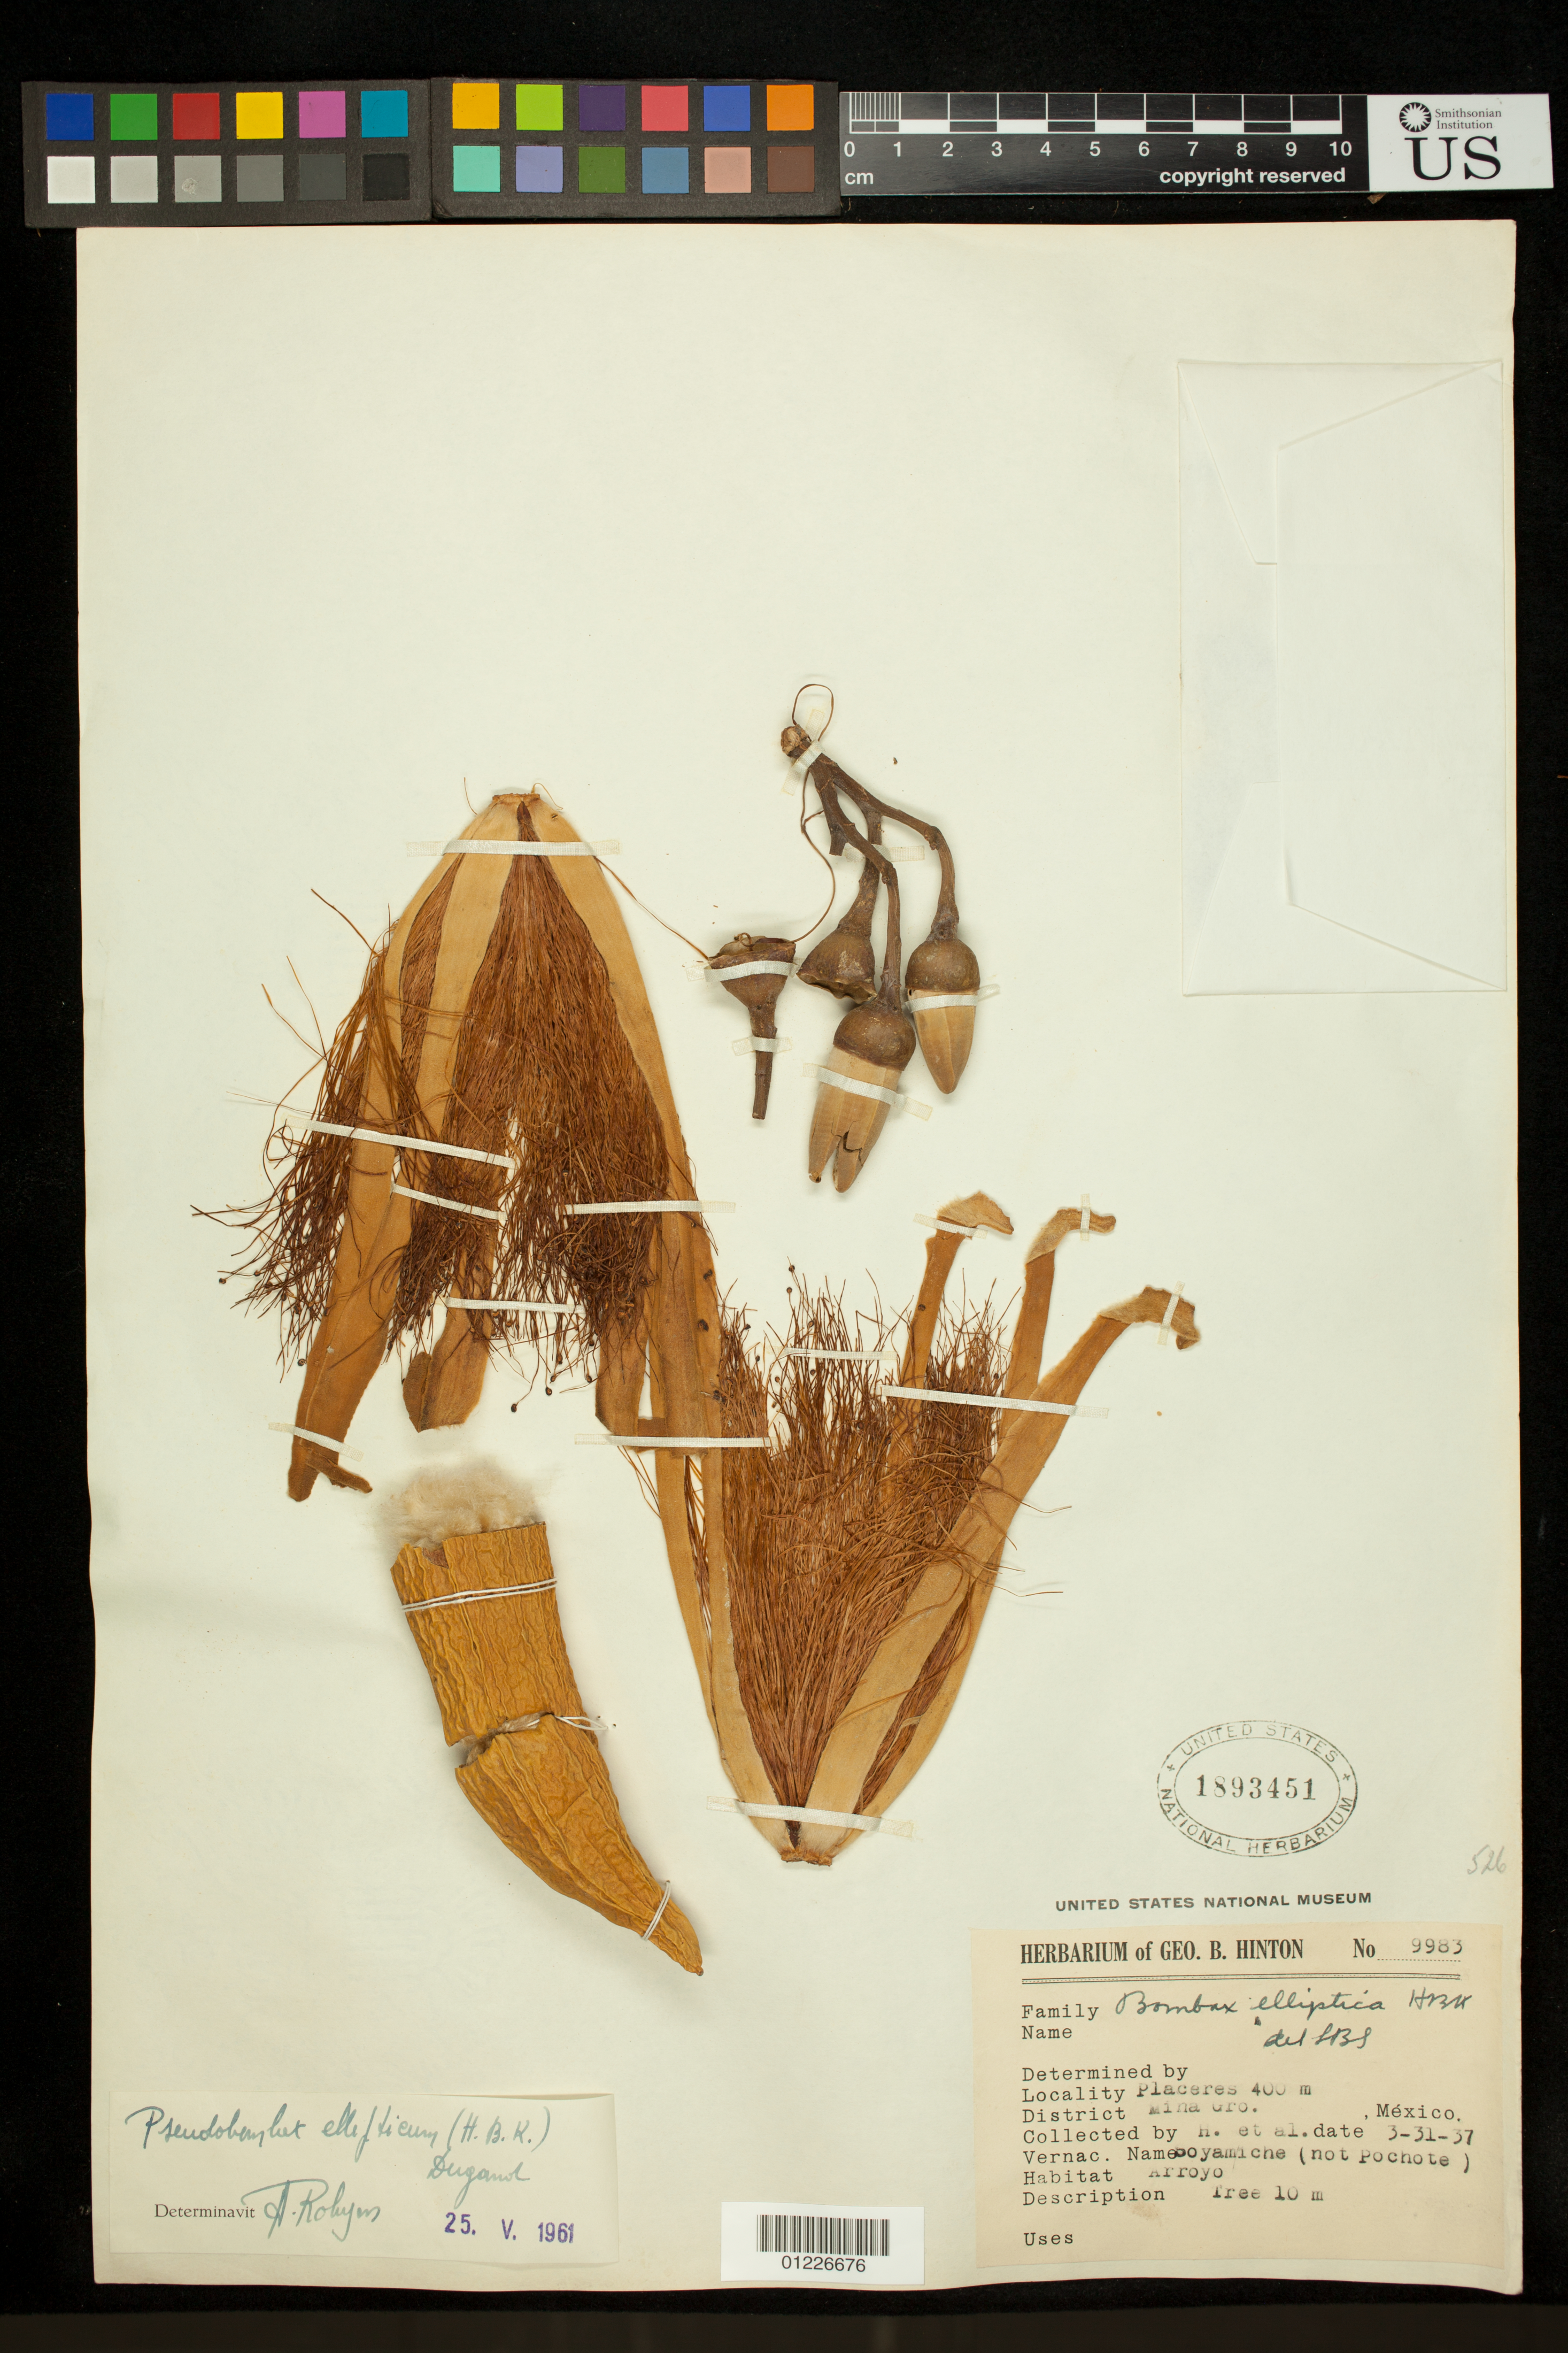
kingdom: Plantae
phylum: Tracheophyta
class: Magnoliopsida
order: Malvales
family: Malvaceae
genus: Pseudobombax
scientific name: Pseudobombax ellipticum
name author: (Kunth) Dugand G.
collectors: G. B. Hinton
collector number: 9983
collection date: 1937-03-31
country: Mexico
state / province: Guerrero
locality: Placeres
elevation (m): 400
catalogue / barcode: US 1893451